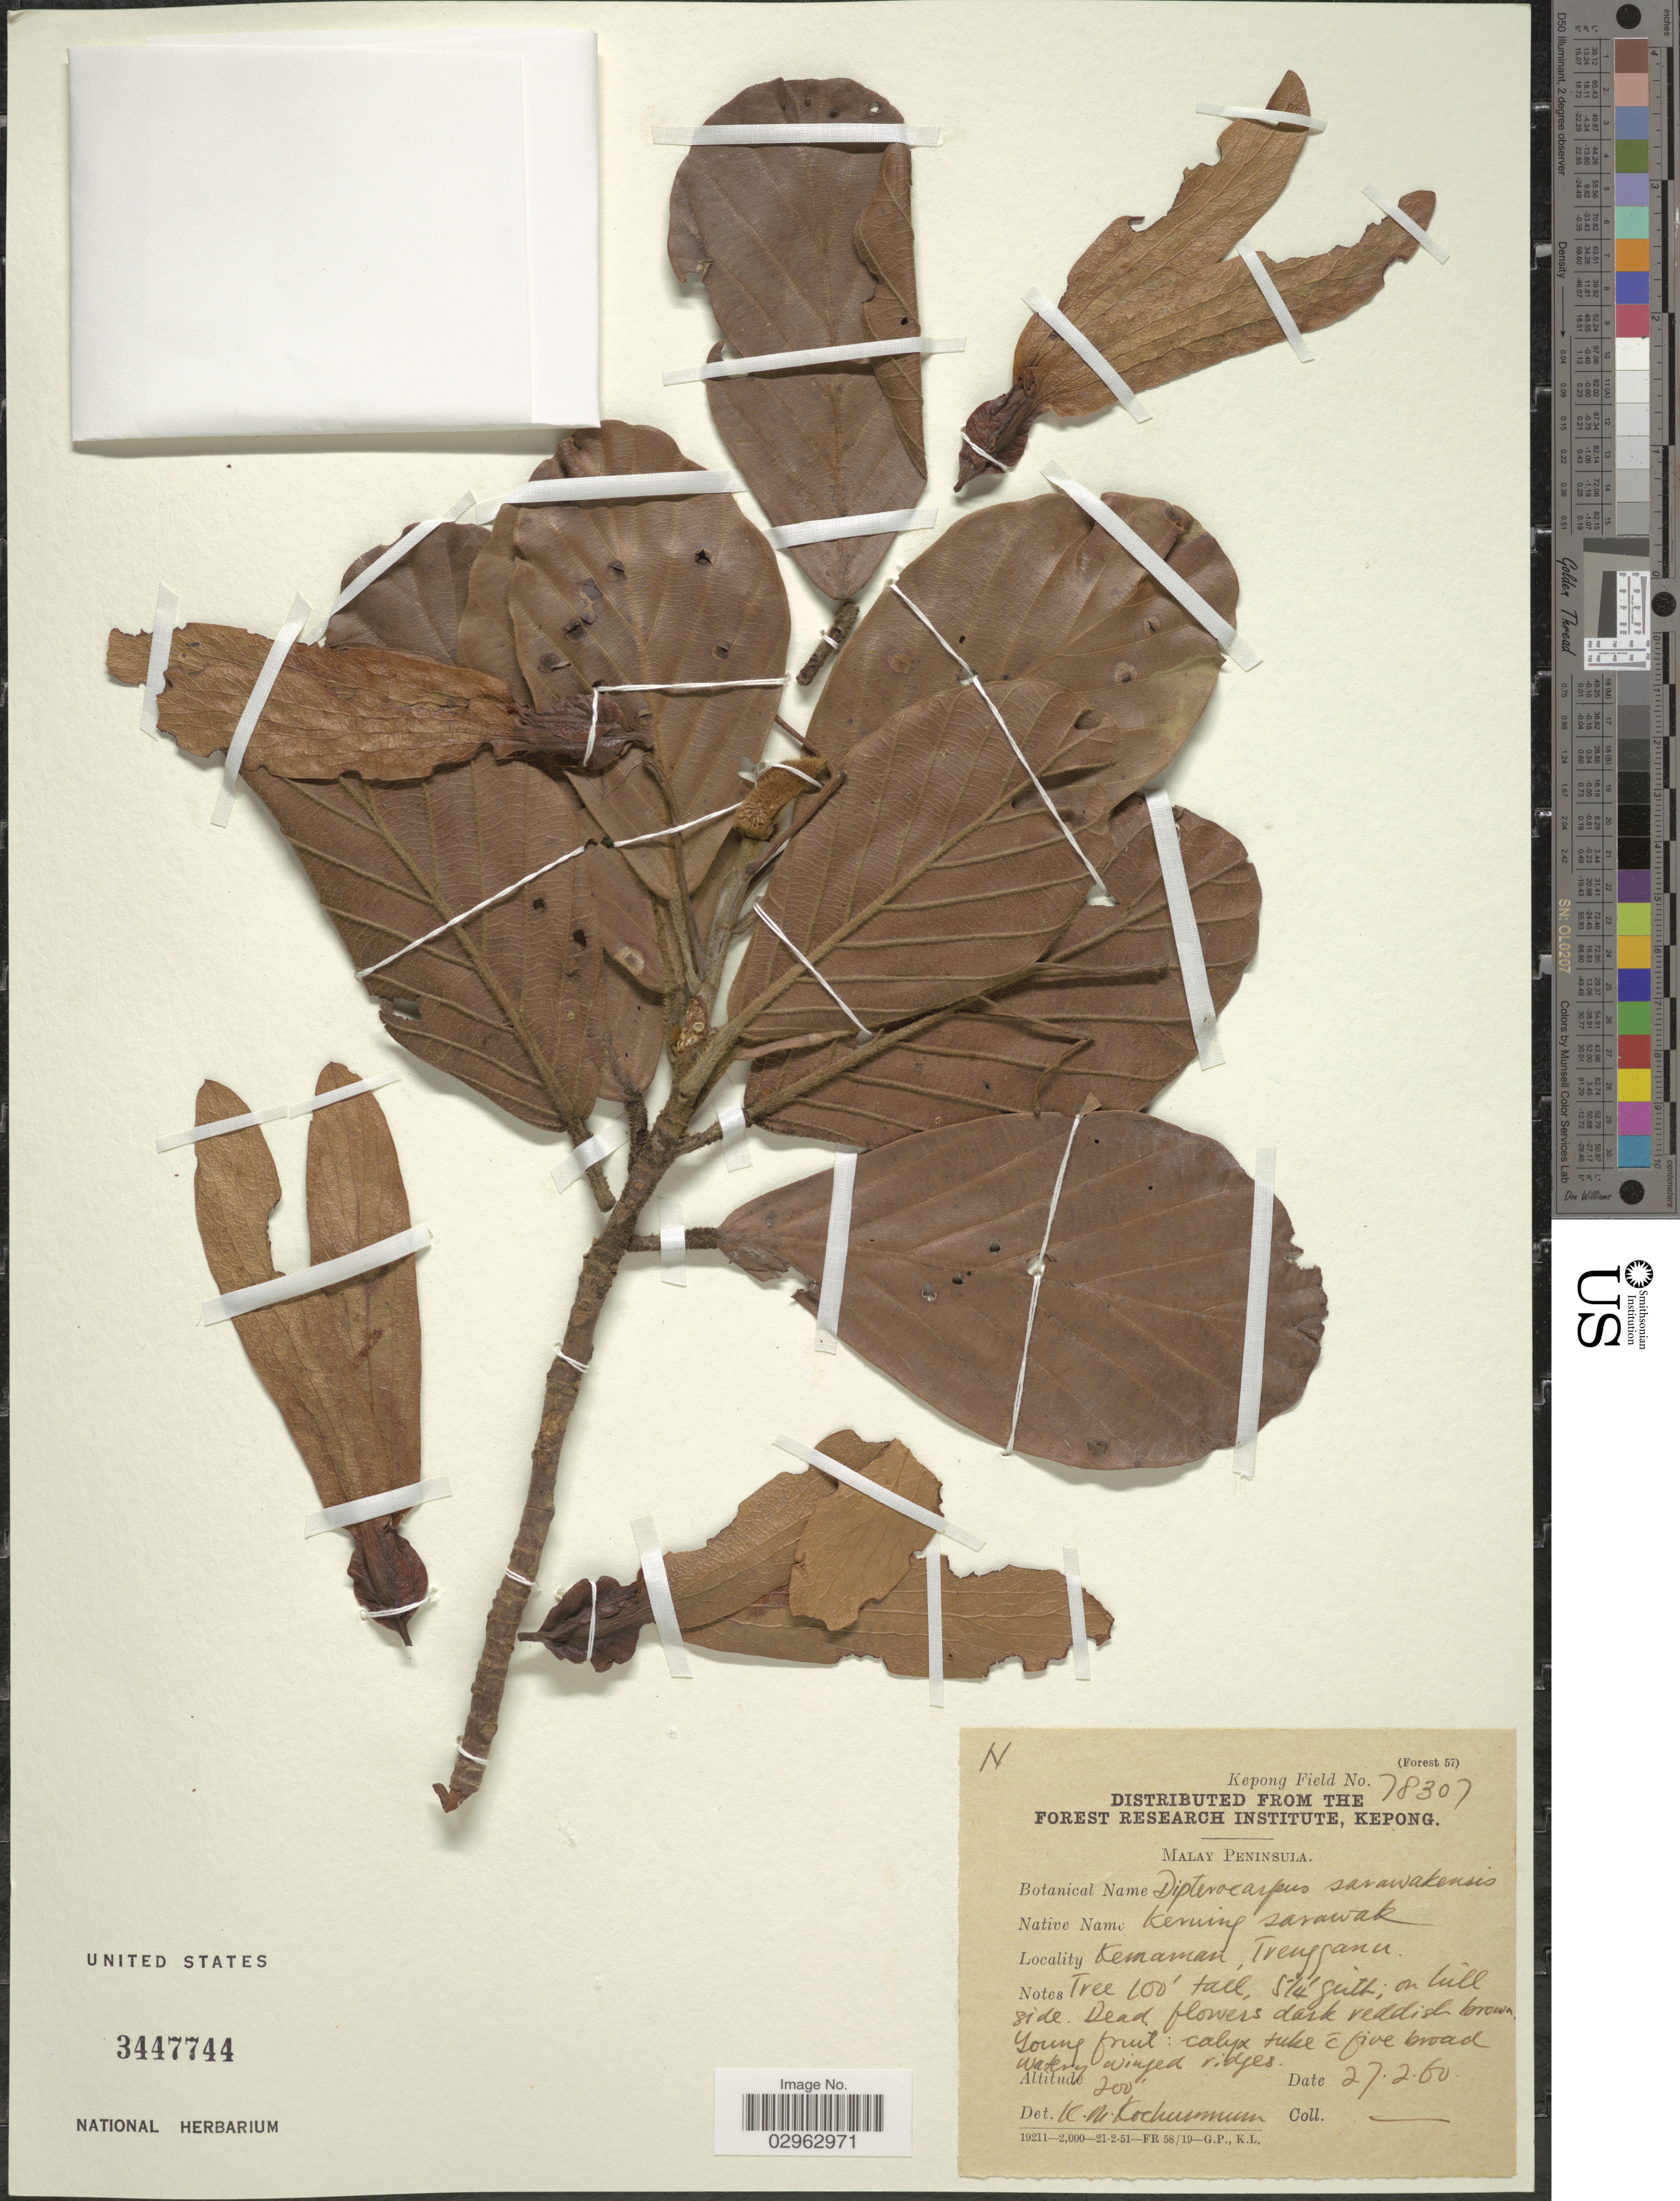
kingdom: Plantae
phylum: Tracheophyta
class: Magnoliopsida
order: Malvales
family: Dipterocarpaceae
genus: Dipterocarpus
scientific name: Dipterocarpus sarawakensis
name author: Slooten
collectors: Forest Research Institute - Kepong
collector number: Kepong Field 78307 ?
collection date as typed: Transcribed d/m/y: 27/2/60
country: Malaysia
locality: Malay Peninsula. Kemaman, Trengganu.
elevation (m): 61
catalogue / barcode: US 3447744